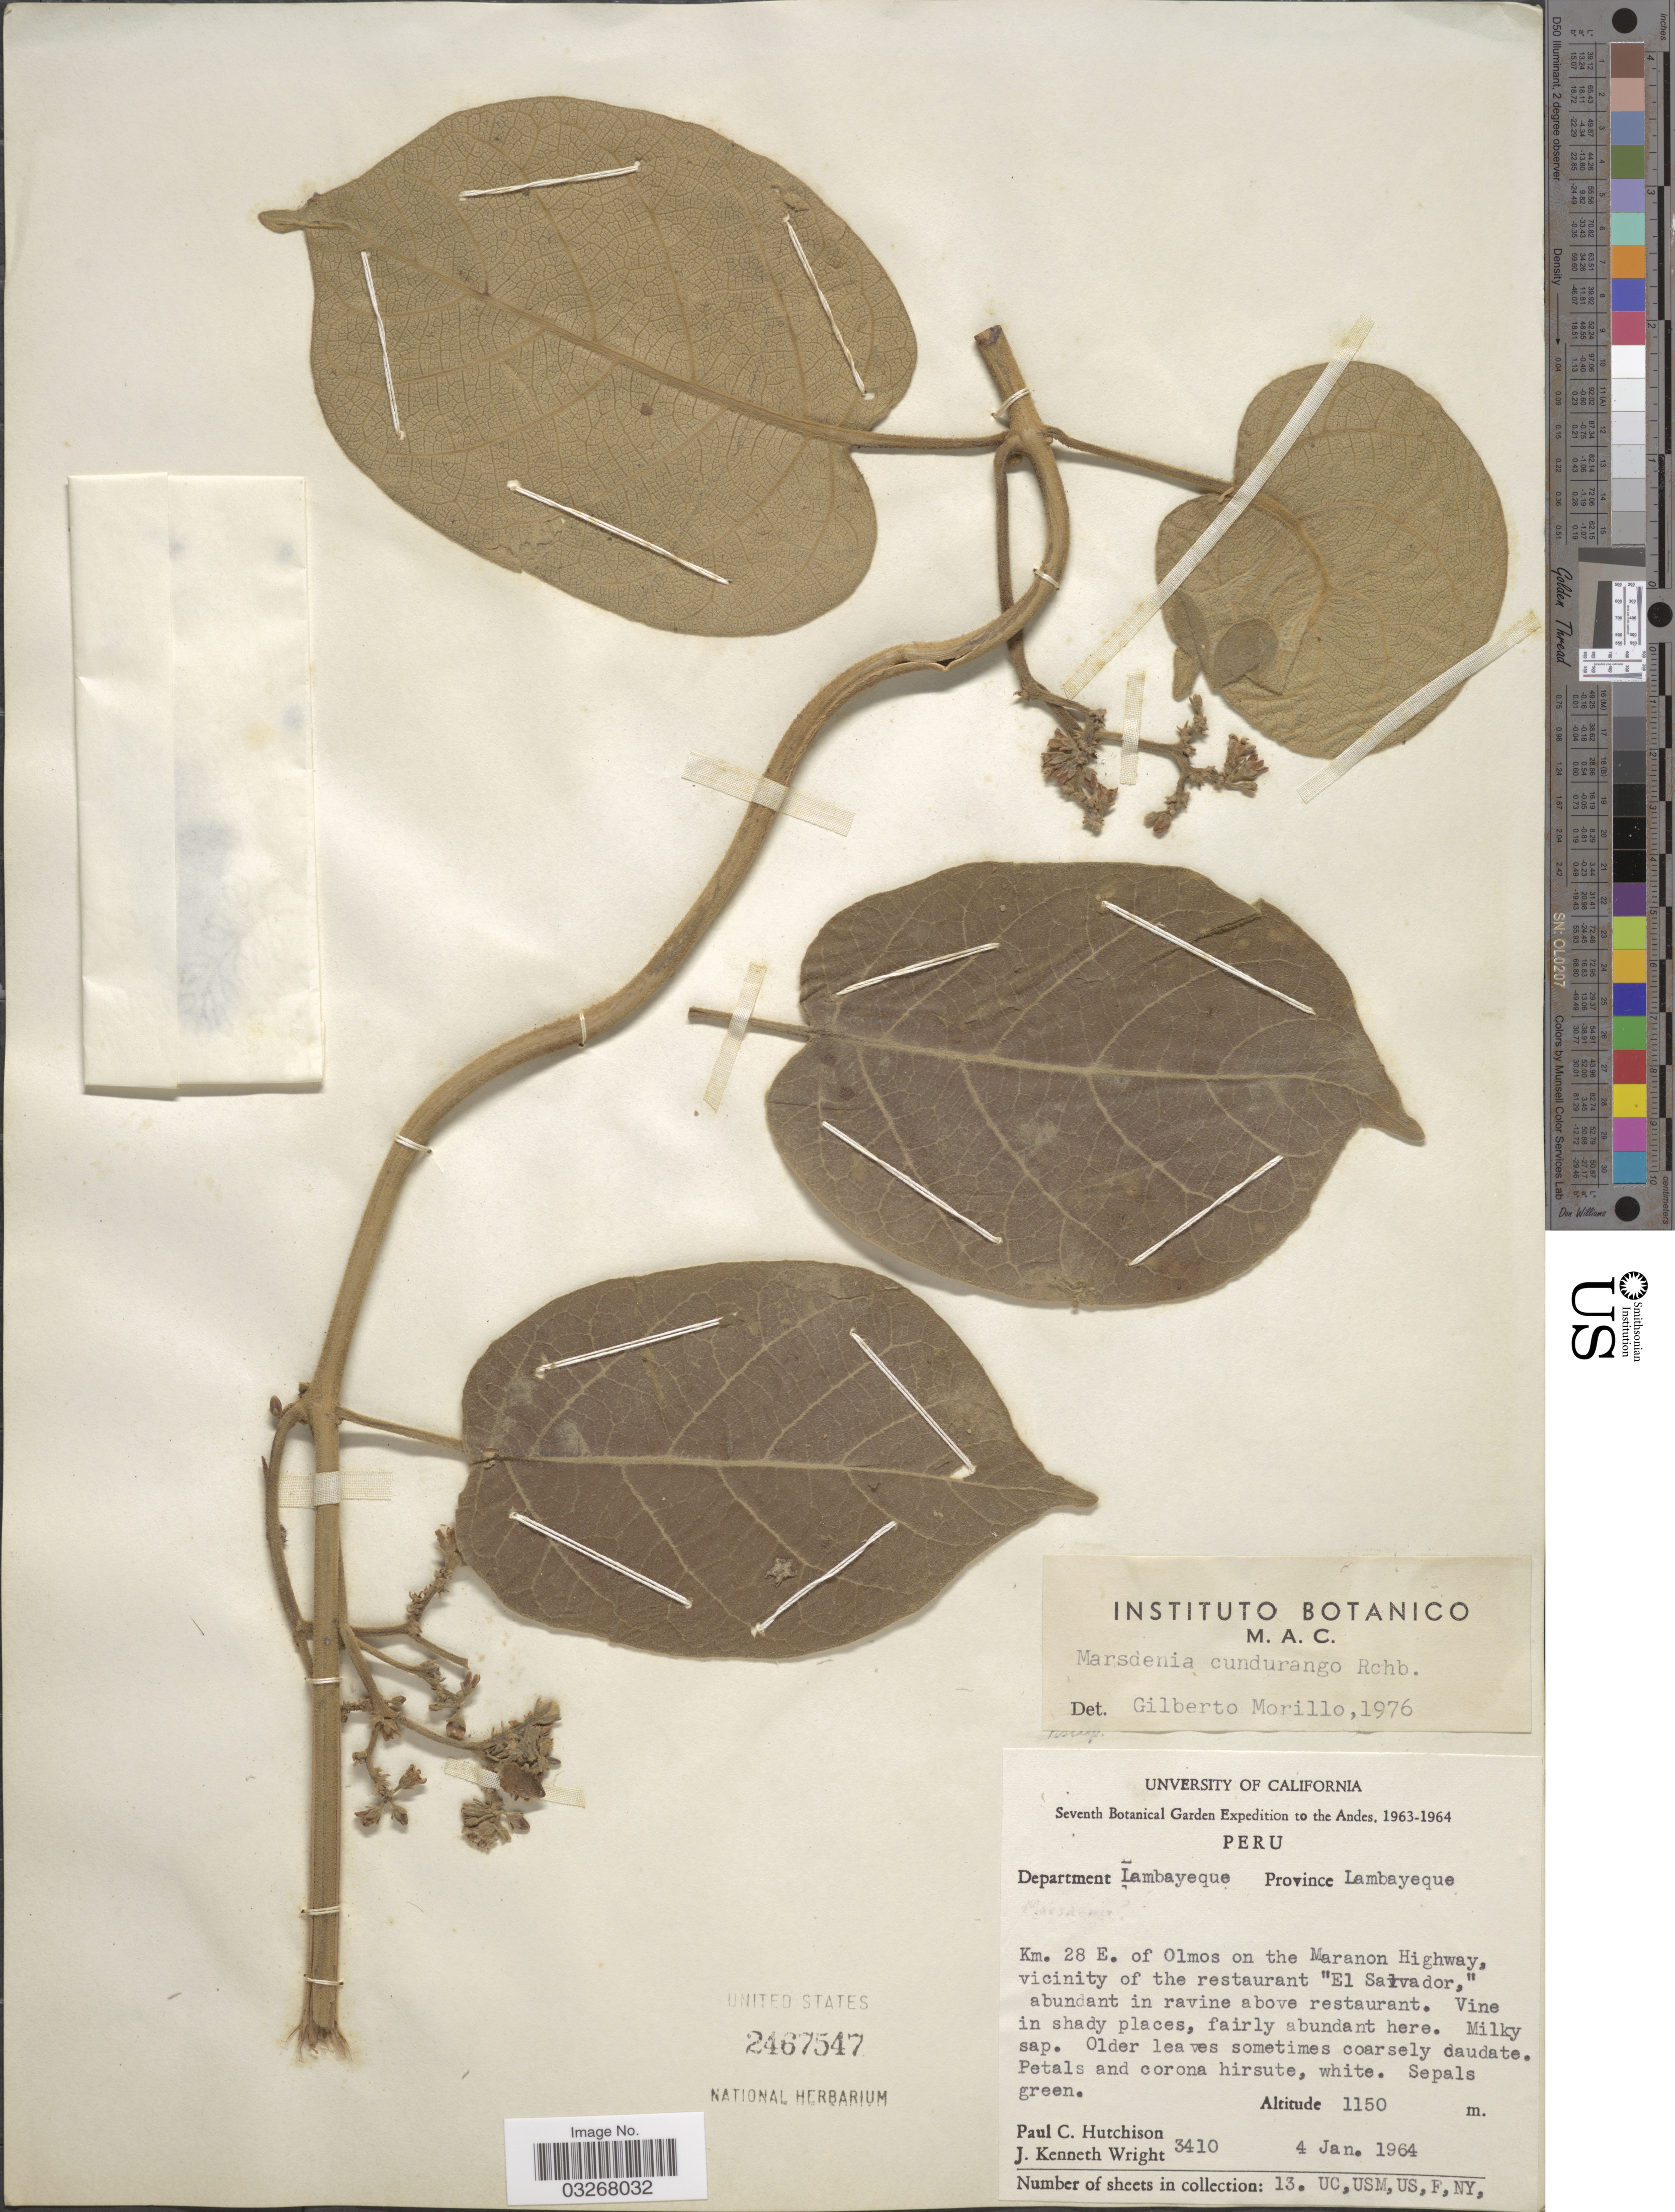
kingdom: Plantae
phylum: Tracheophyta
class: Magnoliopsida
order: Gentianales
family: Apocynaceae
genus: Marsdenia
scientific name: Marsdenia cundurango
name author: Rchb. f.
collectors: P. C. Hutchison & J. K. Wright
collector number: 3410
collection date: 1964-01-04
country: Peru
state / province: Lambayeque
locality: The Andes, Department Lambayeque, Province Lambayeque, Km. 28 E. of Olmos on the Maranon Highway, vicinity of the restaurant "El Salvador".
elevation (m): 1150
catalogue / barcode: US 2467547